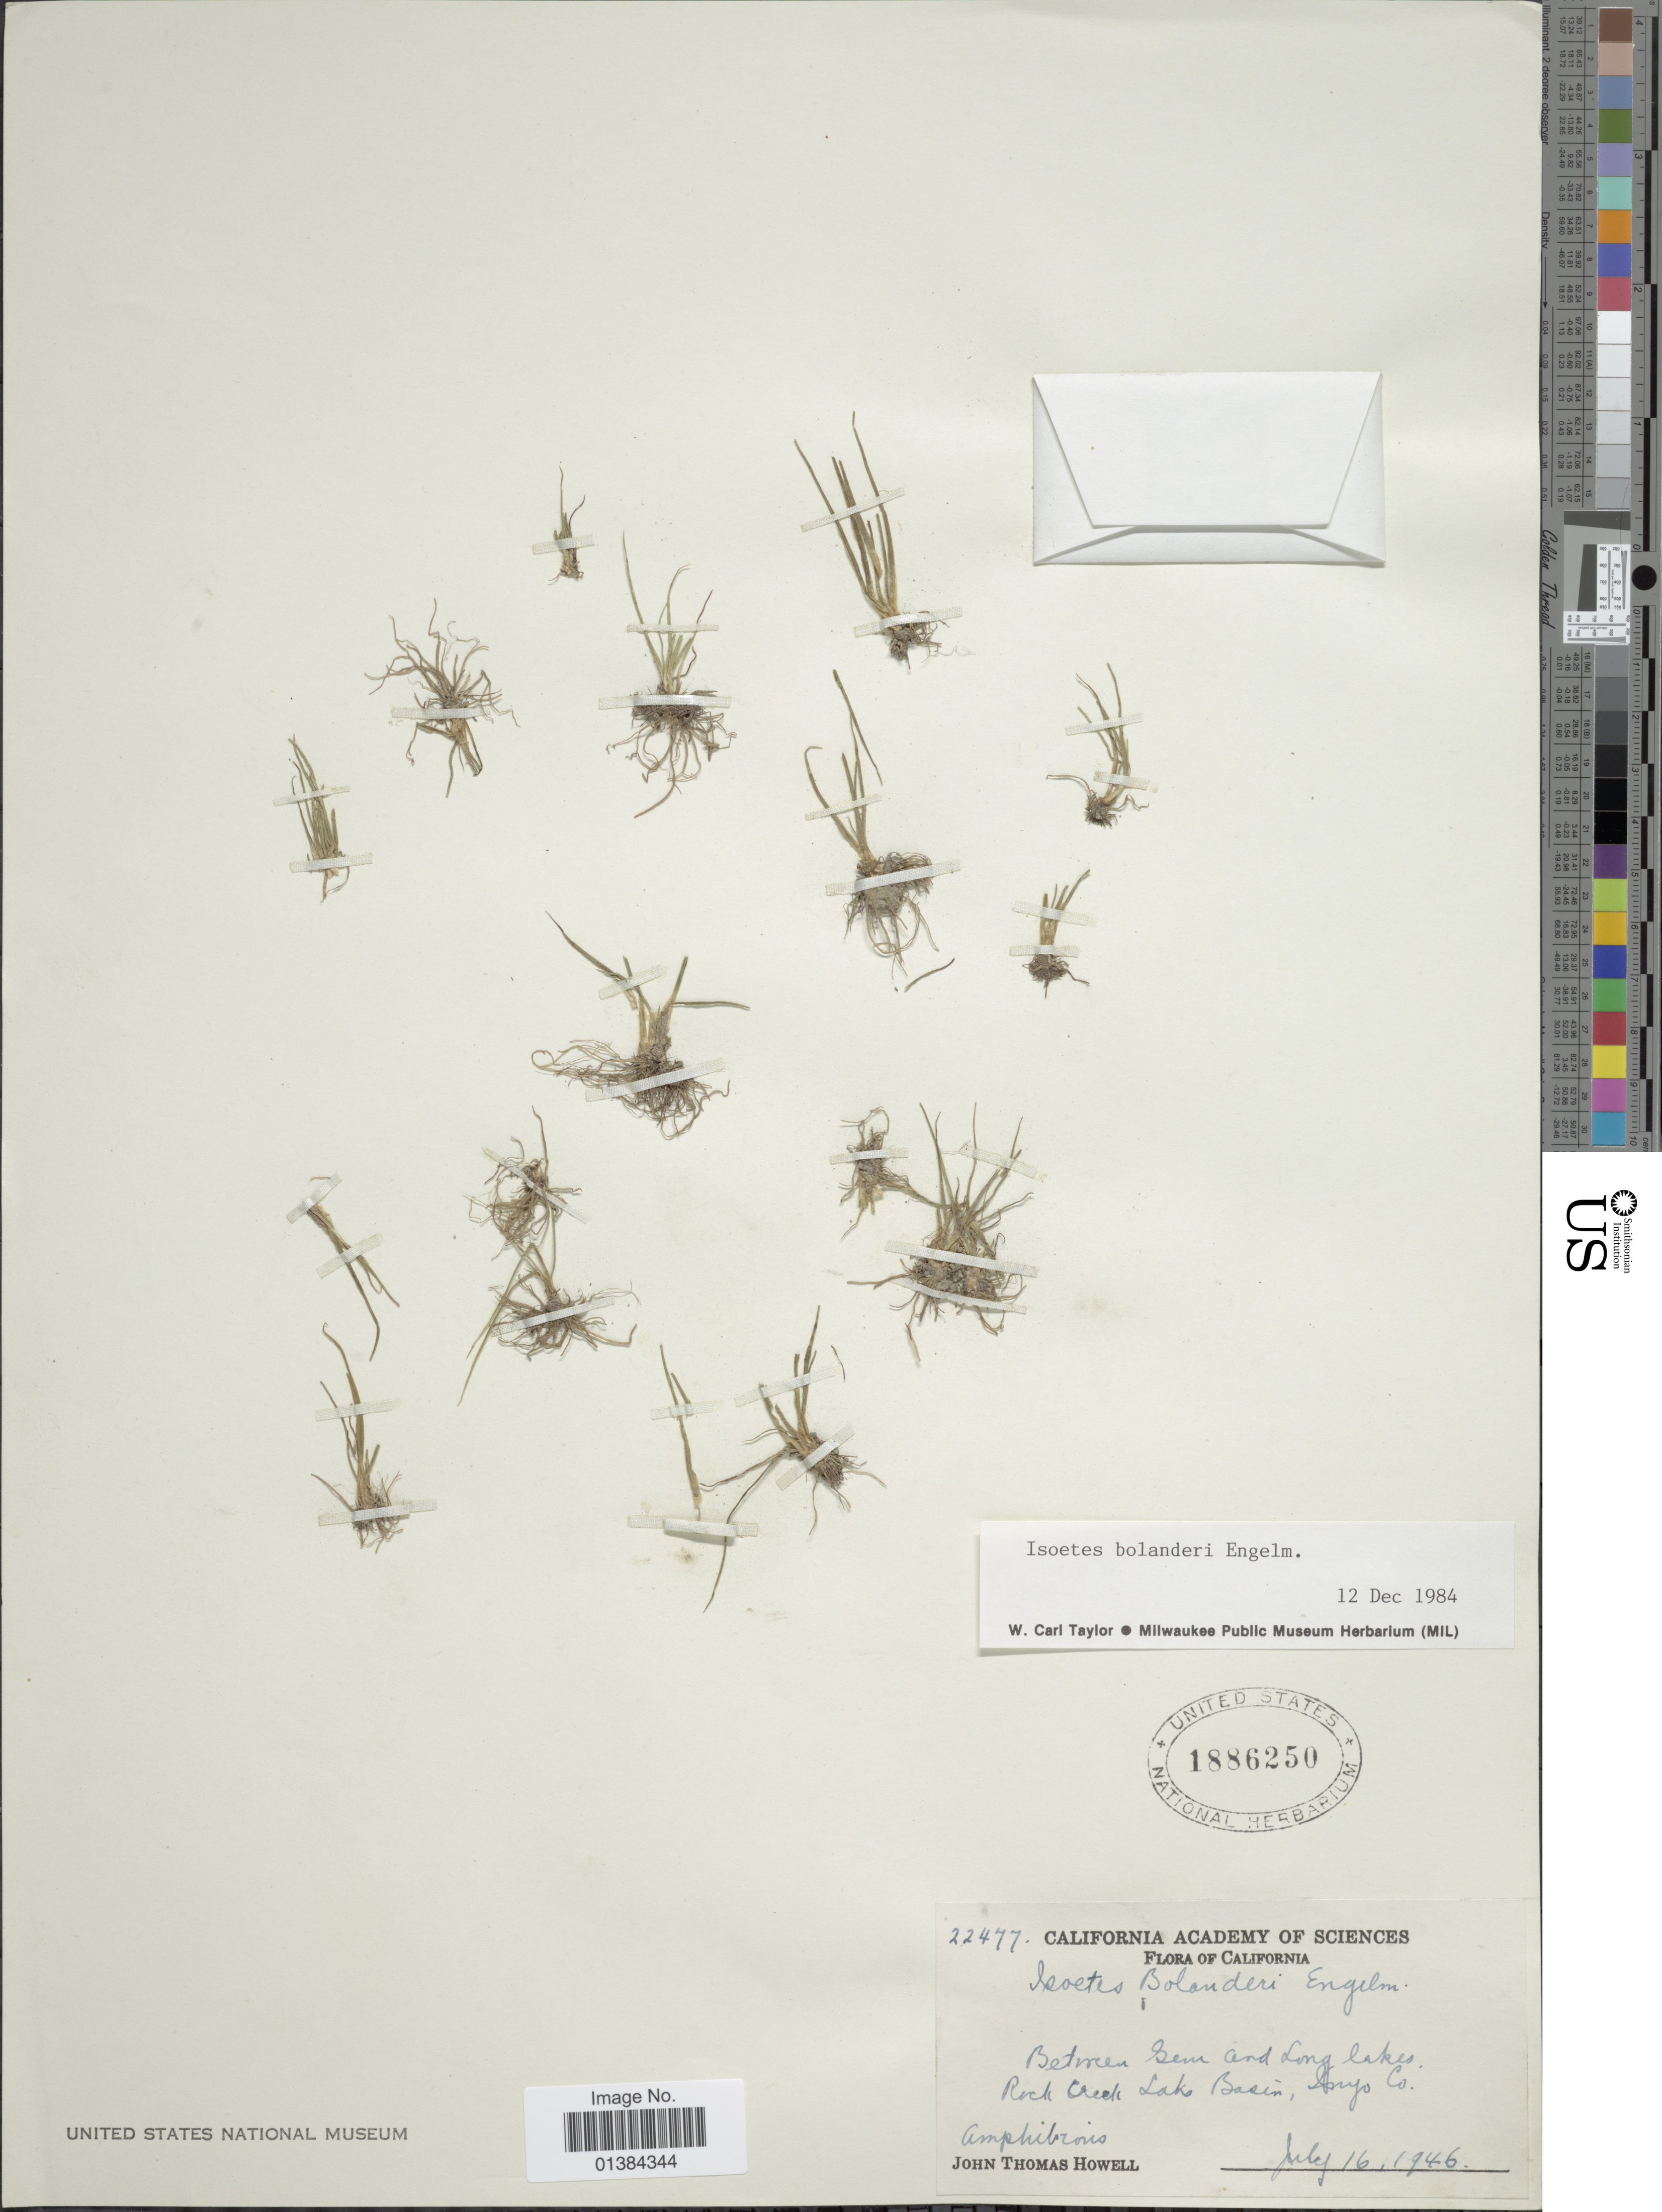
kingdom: Plantae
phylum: Tracheophyta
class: Lycopodiopsida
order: Isoetales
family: Isoetaceae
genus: Isoetes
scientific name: Isoetes bolanderi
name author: Engelm.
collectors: J. T. Howell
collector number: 22477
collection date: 1946-07-16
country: United States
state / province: California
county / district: Inyo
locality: Between Gem and Long lakes. Rock Creek Lake Basin, Inyo Co.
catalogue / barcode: US 1886250